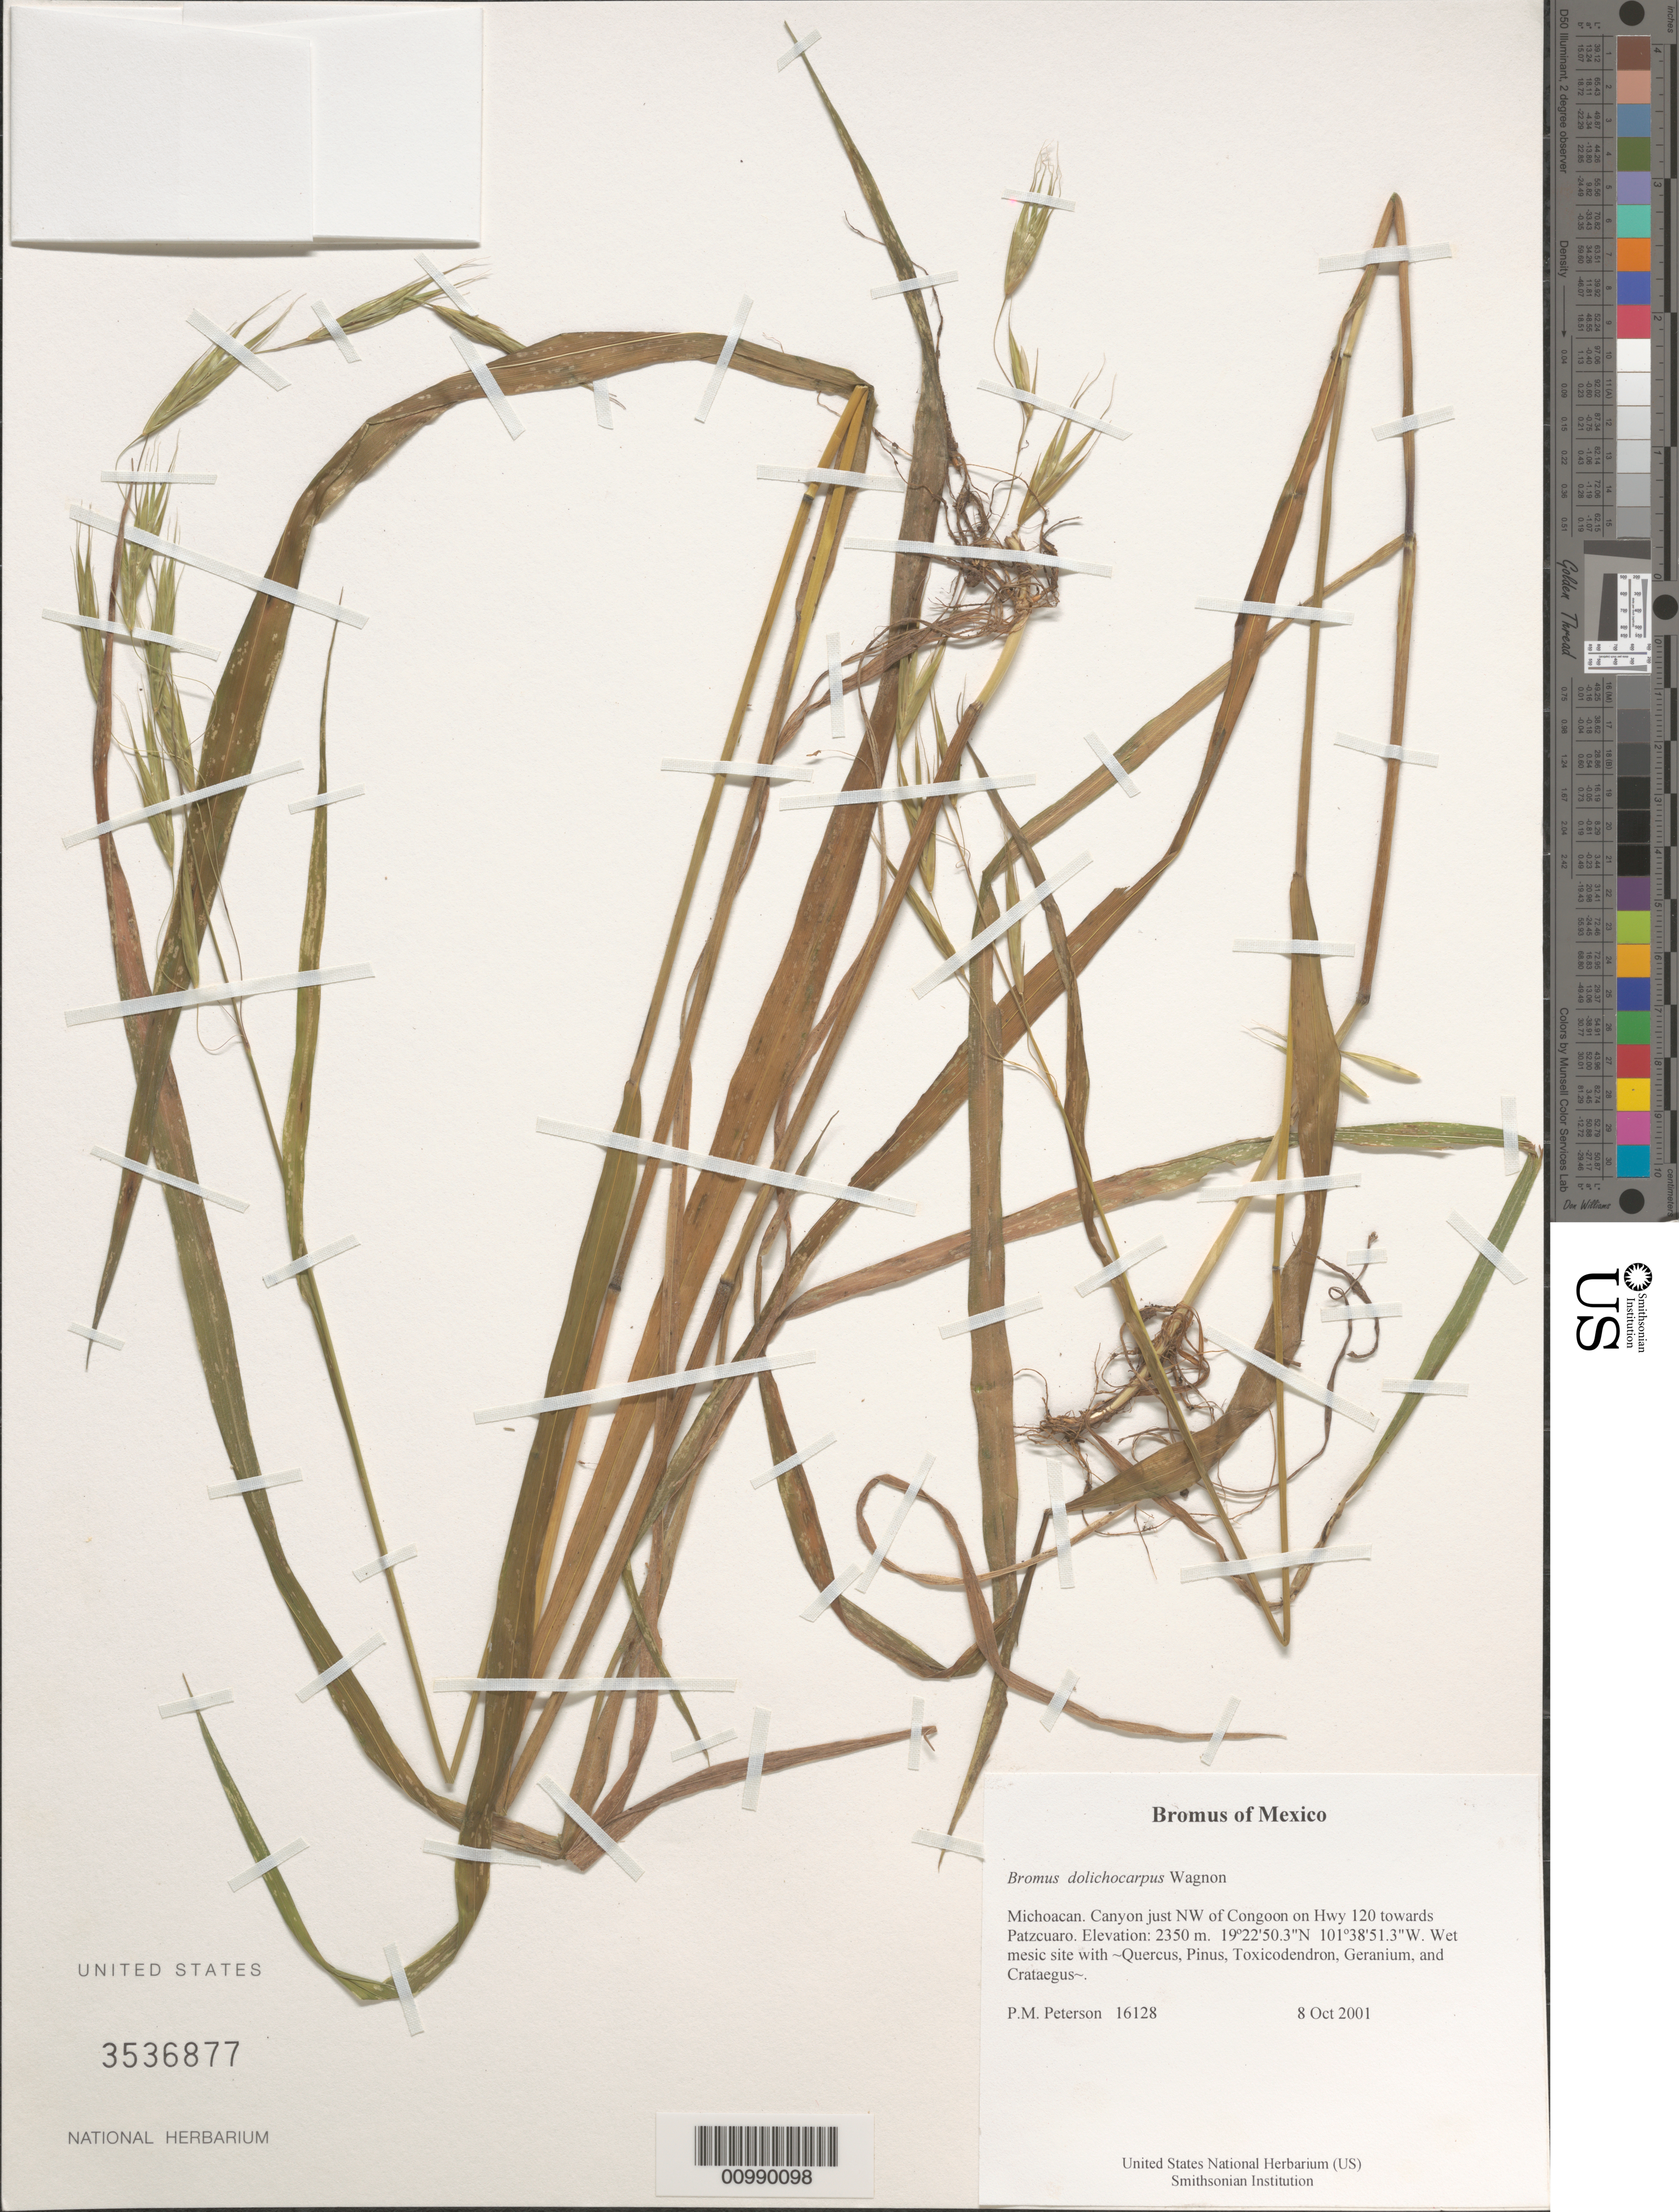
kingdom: Plantae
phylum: Tracheophyta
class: Liliopsida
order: Poales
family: Poaceae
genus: Bromus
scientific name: Bromus dolichocarpus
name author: Wagnon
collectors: P. M. Peterson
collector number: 16128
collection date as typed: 08 Oct 2001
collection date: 2001-10-08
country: Mexico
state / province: Michoacán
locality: Canyon just NW of Congoon on Hwy 120 towards Patzcuaro.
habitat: Wet mesic site with ~Quercus, Pinus, Toxicodendron, Geranium, and Crataegus~.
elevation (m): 2350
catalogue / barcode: US 3536877